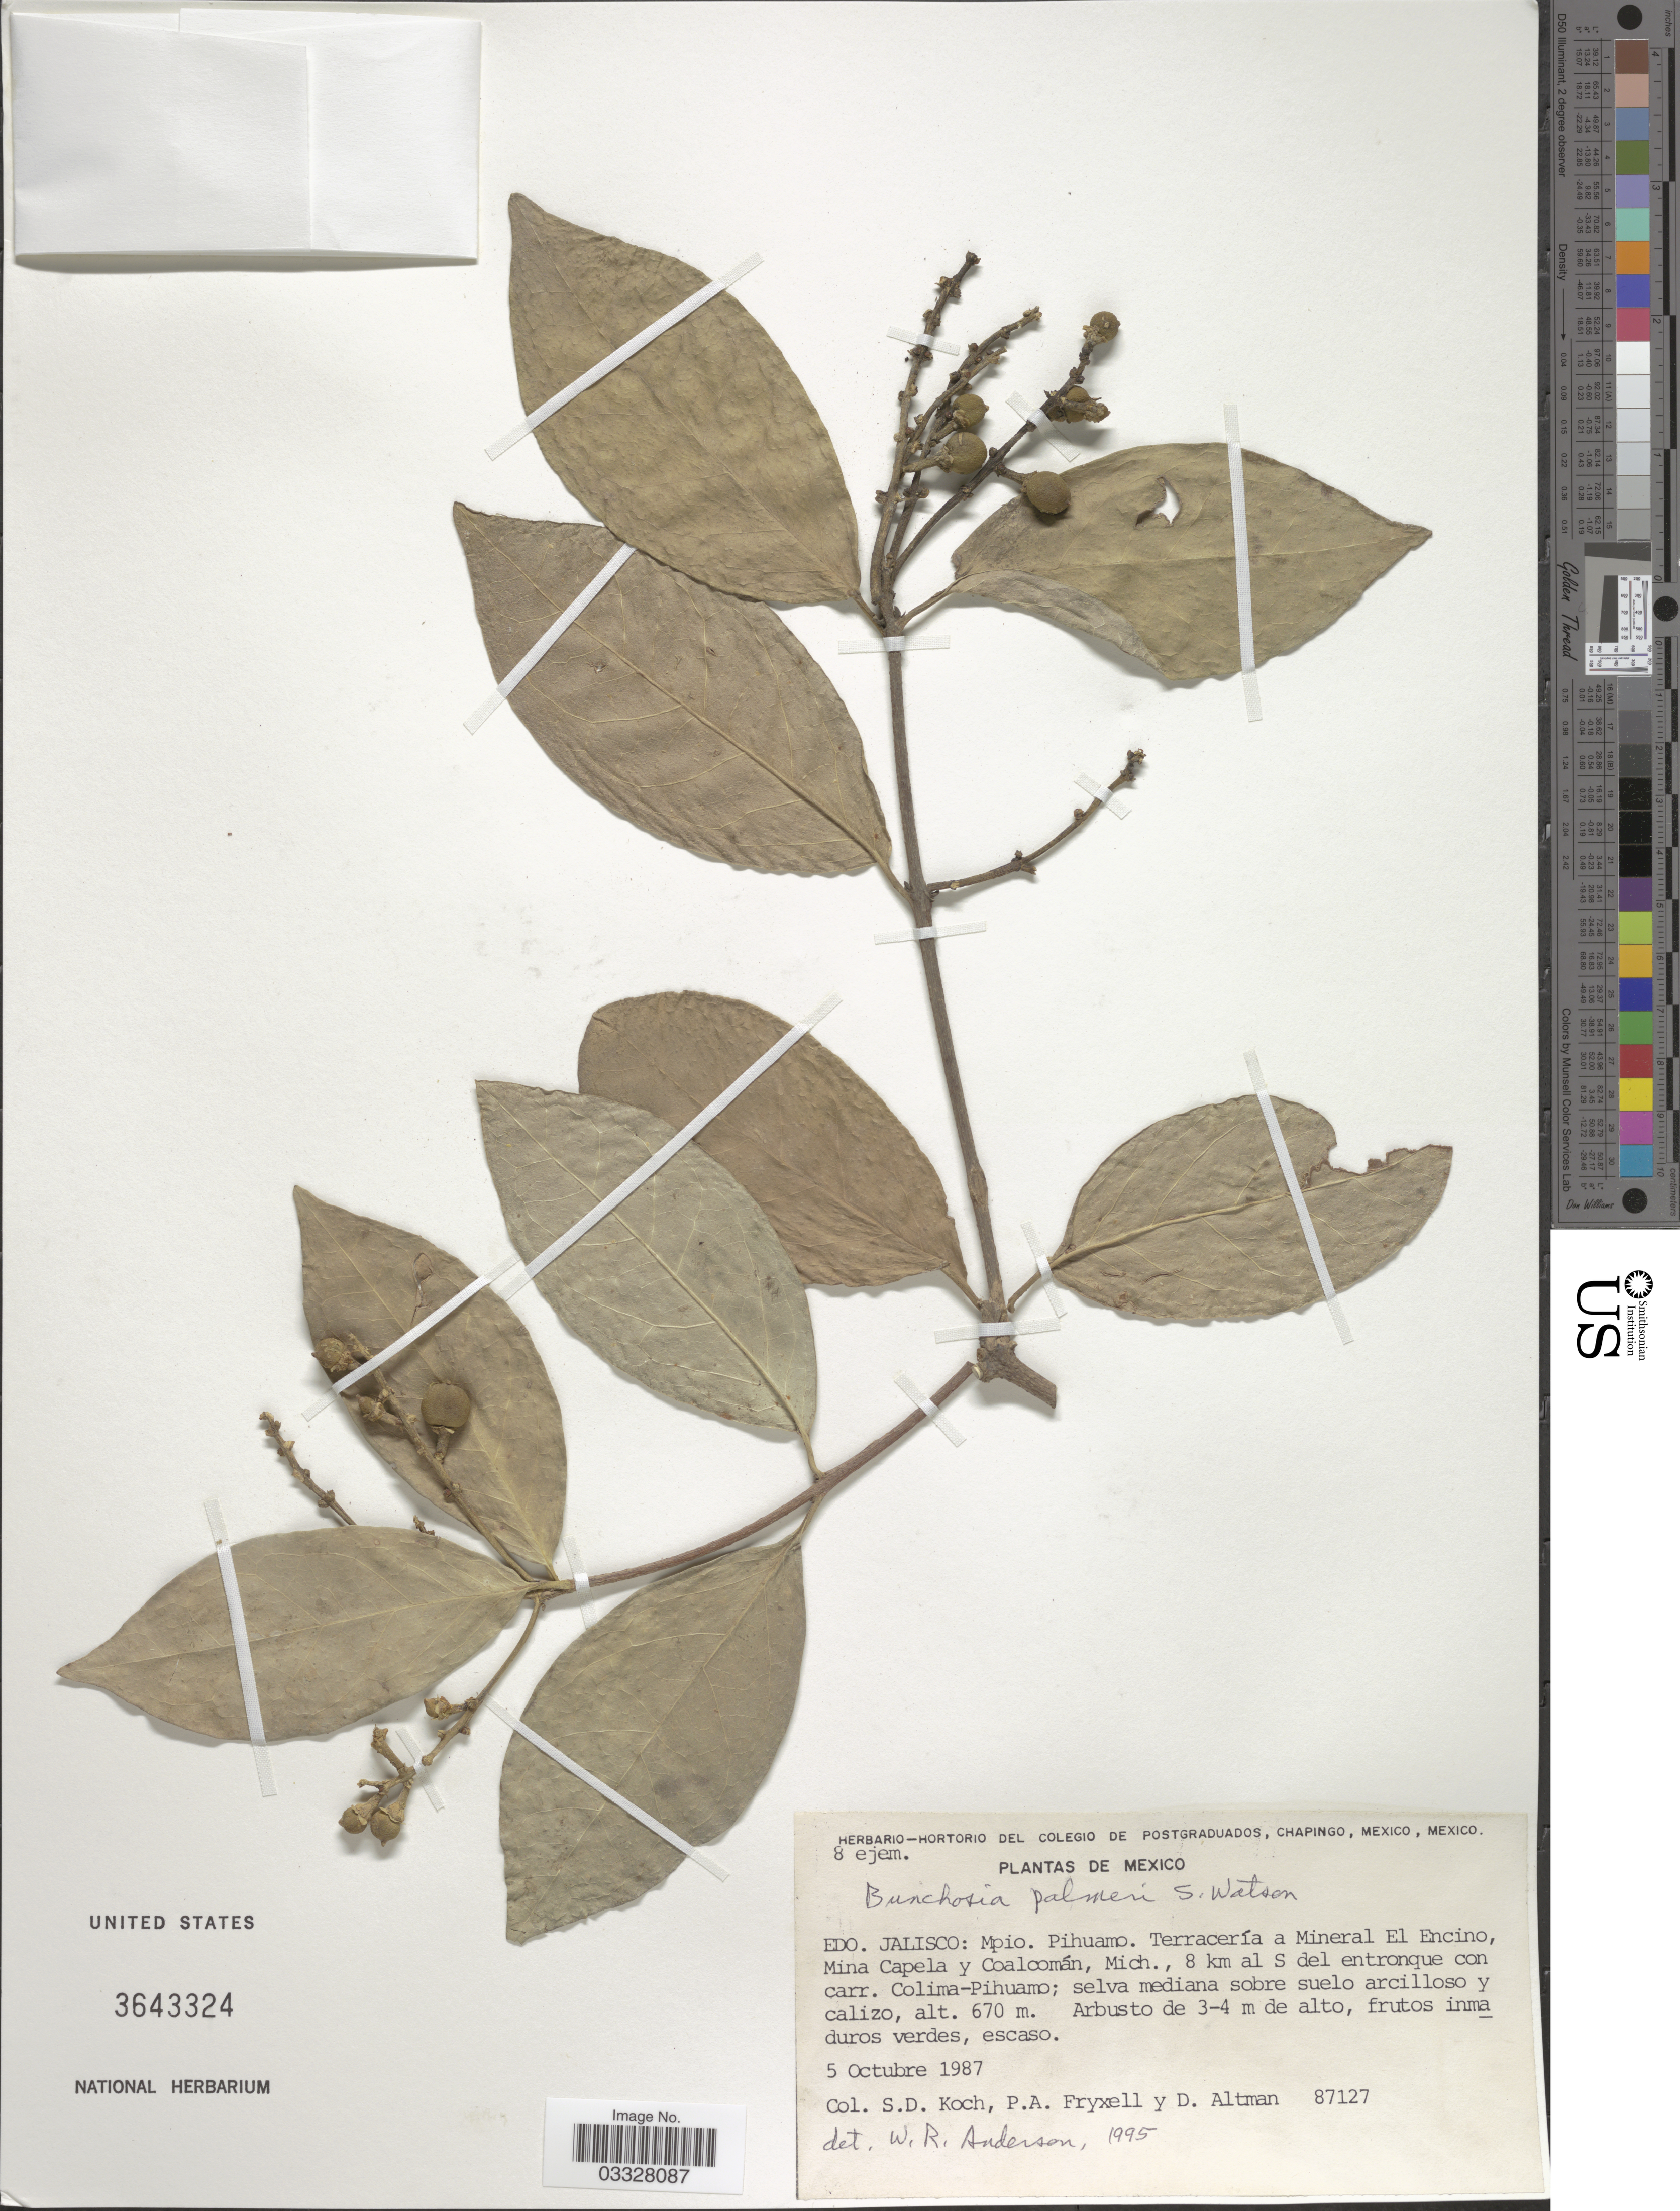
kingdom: Plantae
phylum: Tracheophyta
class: Magnoliopsida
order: Malpighiales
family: Malpighiaceae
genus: Bunchosia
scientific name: Bunchosia palmeri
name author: S. Watson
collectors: S. Koch, P. A. Fryxell & D. Altman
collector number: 87127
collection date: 1987-10-05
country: Mexico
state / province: Jalisco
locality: Mpio. Pihuamo. Terracería a Mineral El Encino, Mina Capela y Coalcomán, Mich., 8 km al S del entronque con carr. Colima-Pihuamo.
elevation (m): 670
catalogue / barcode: US 3643324